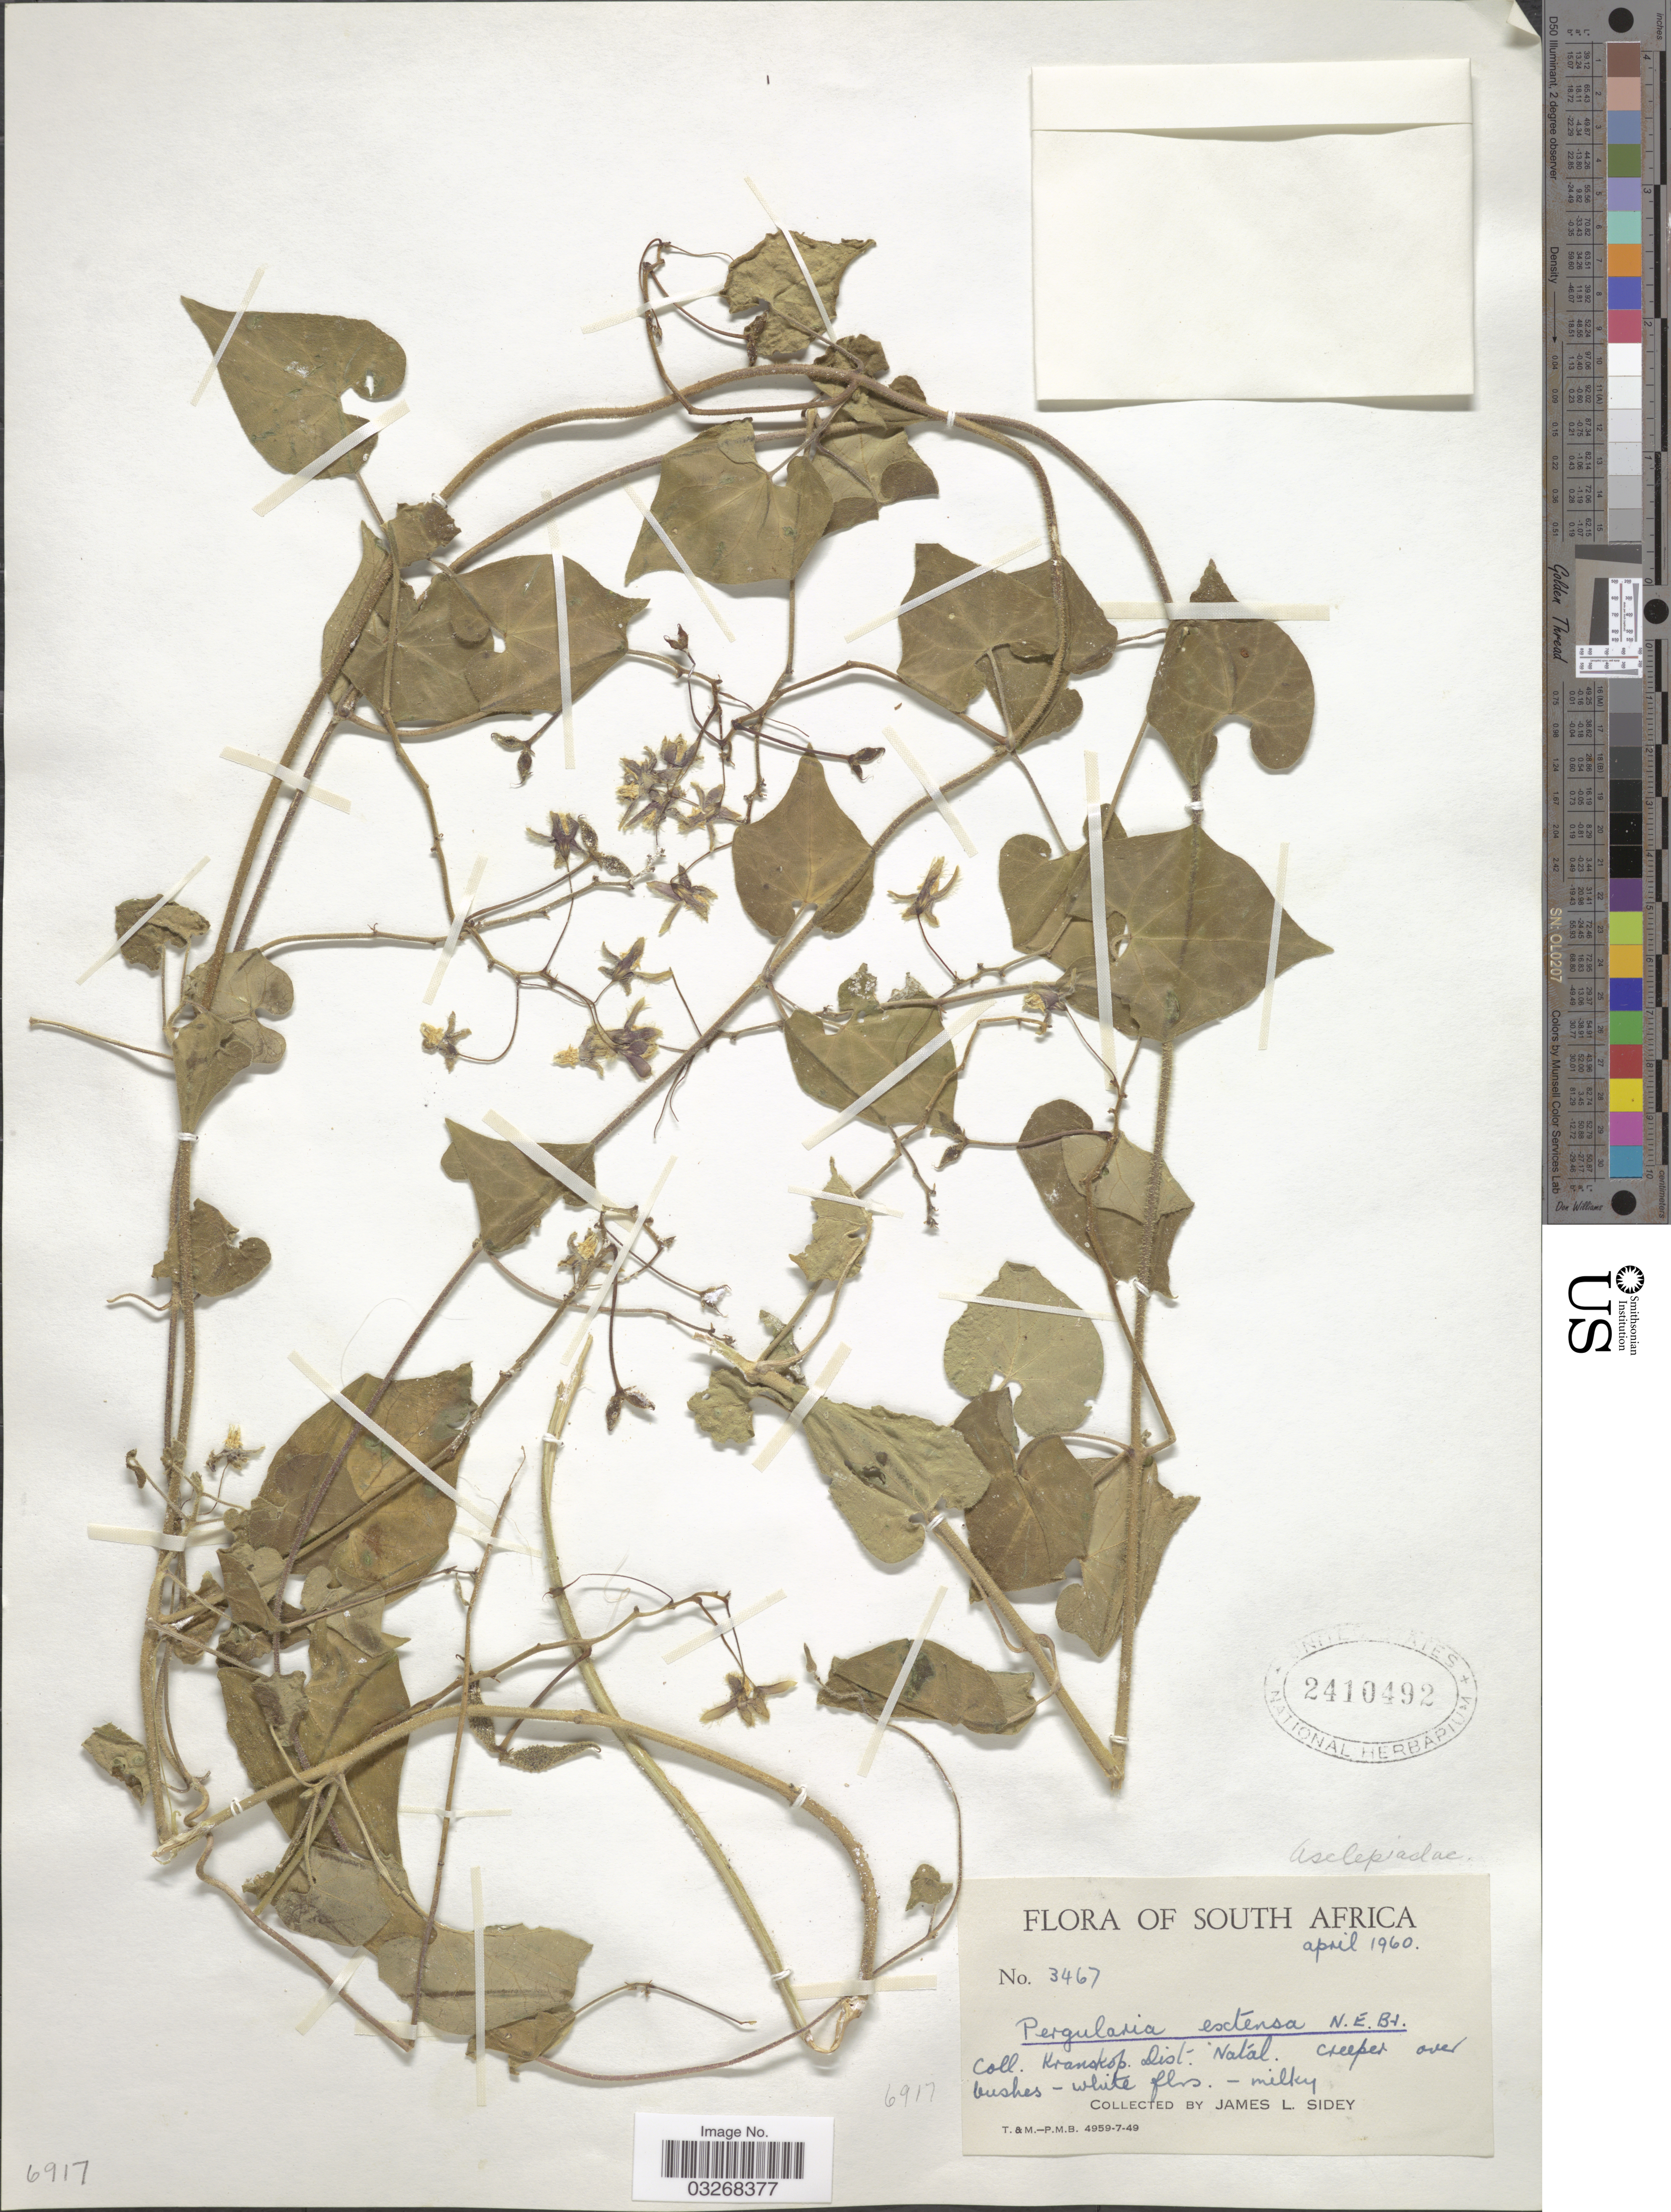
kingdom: Plantae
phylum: Tracheophyta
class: Magnoliopsida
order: Gentianales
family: Apocynaceae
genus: Pergularia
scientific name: Pergularia extensa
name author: (Jacq.) N.E. Br.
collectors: J. L. Sidey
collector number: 3467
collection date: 1960-04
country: South Africa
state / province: KwaZulu-Natal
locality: Kranskop. Dist. Natal.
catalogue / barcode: US 2410492